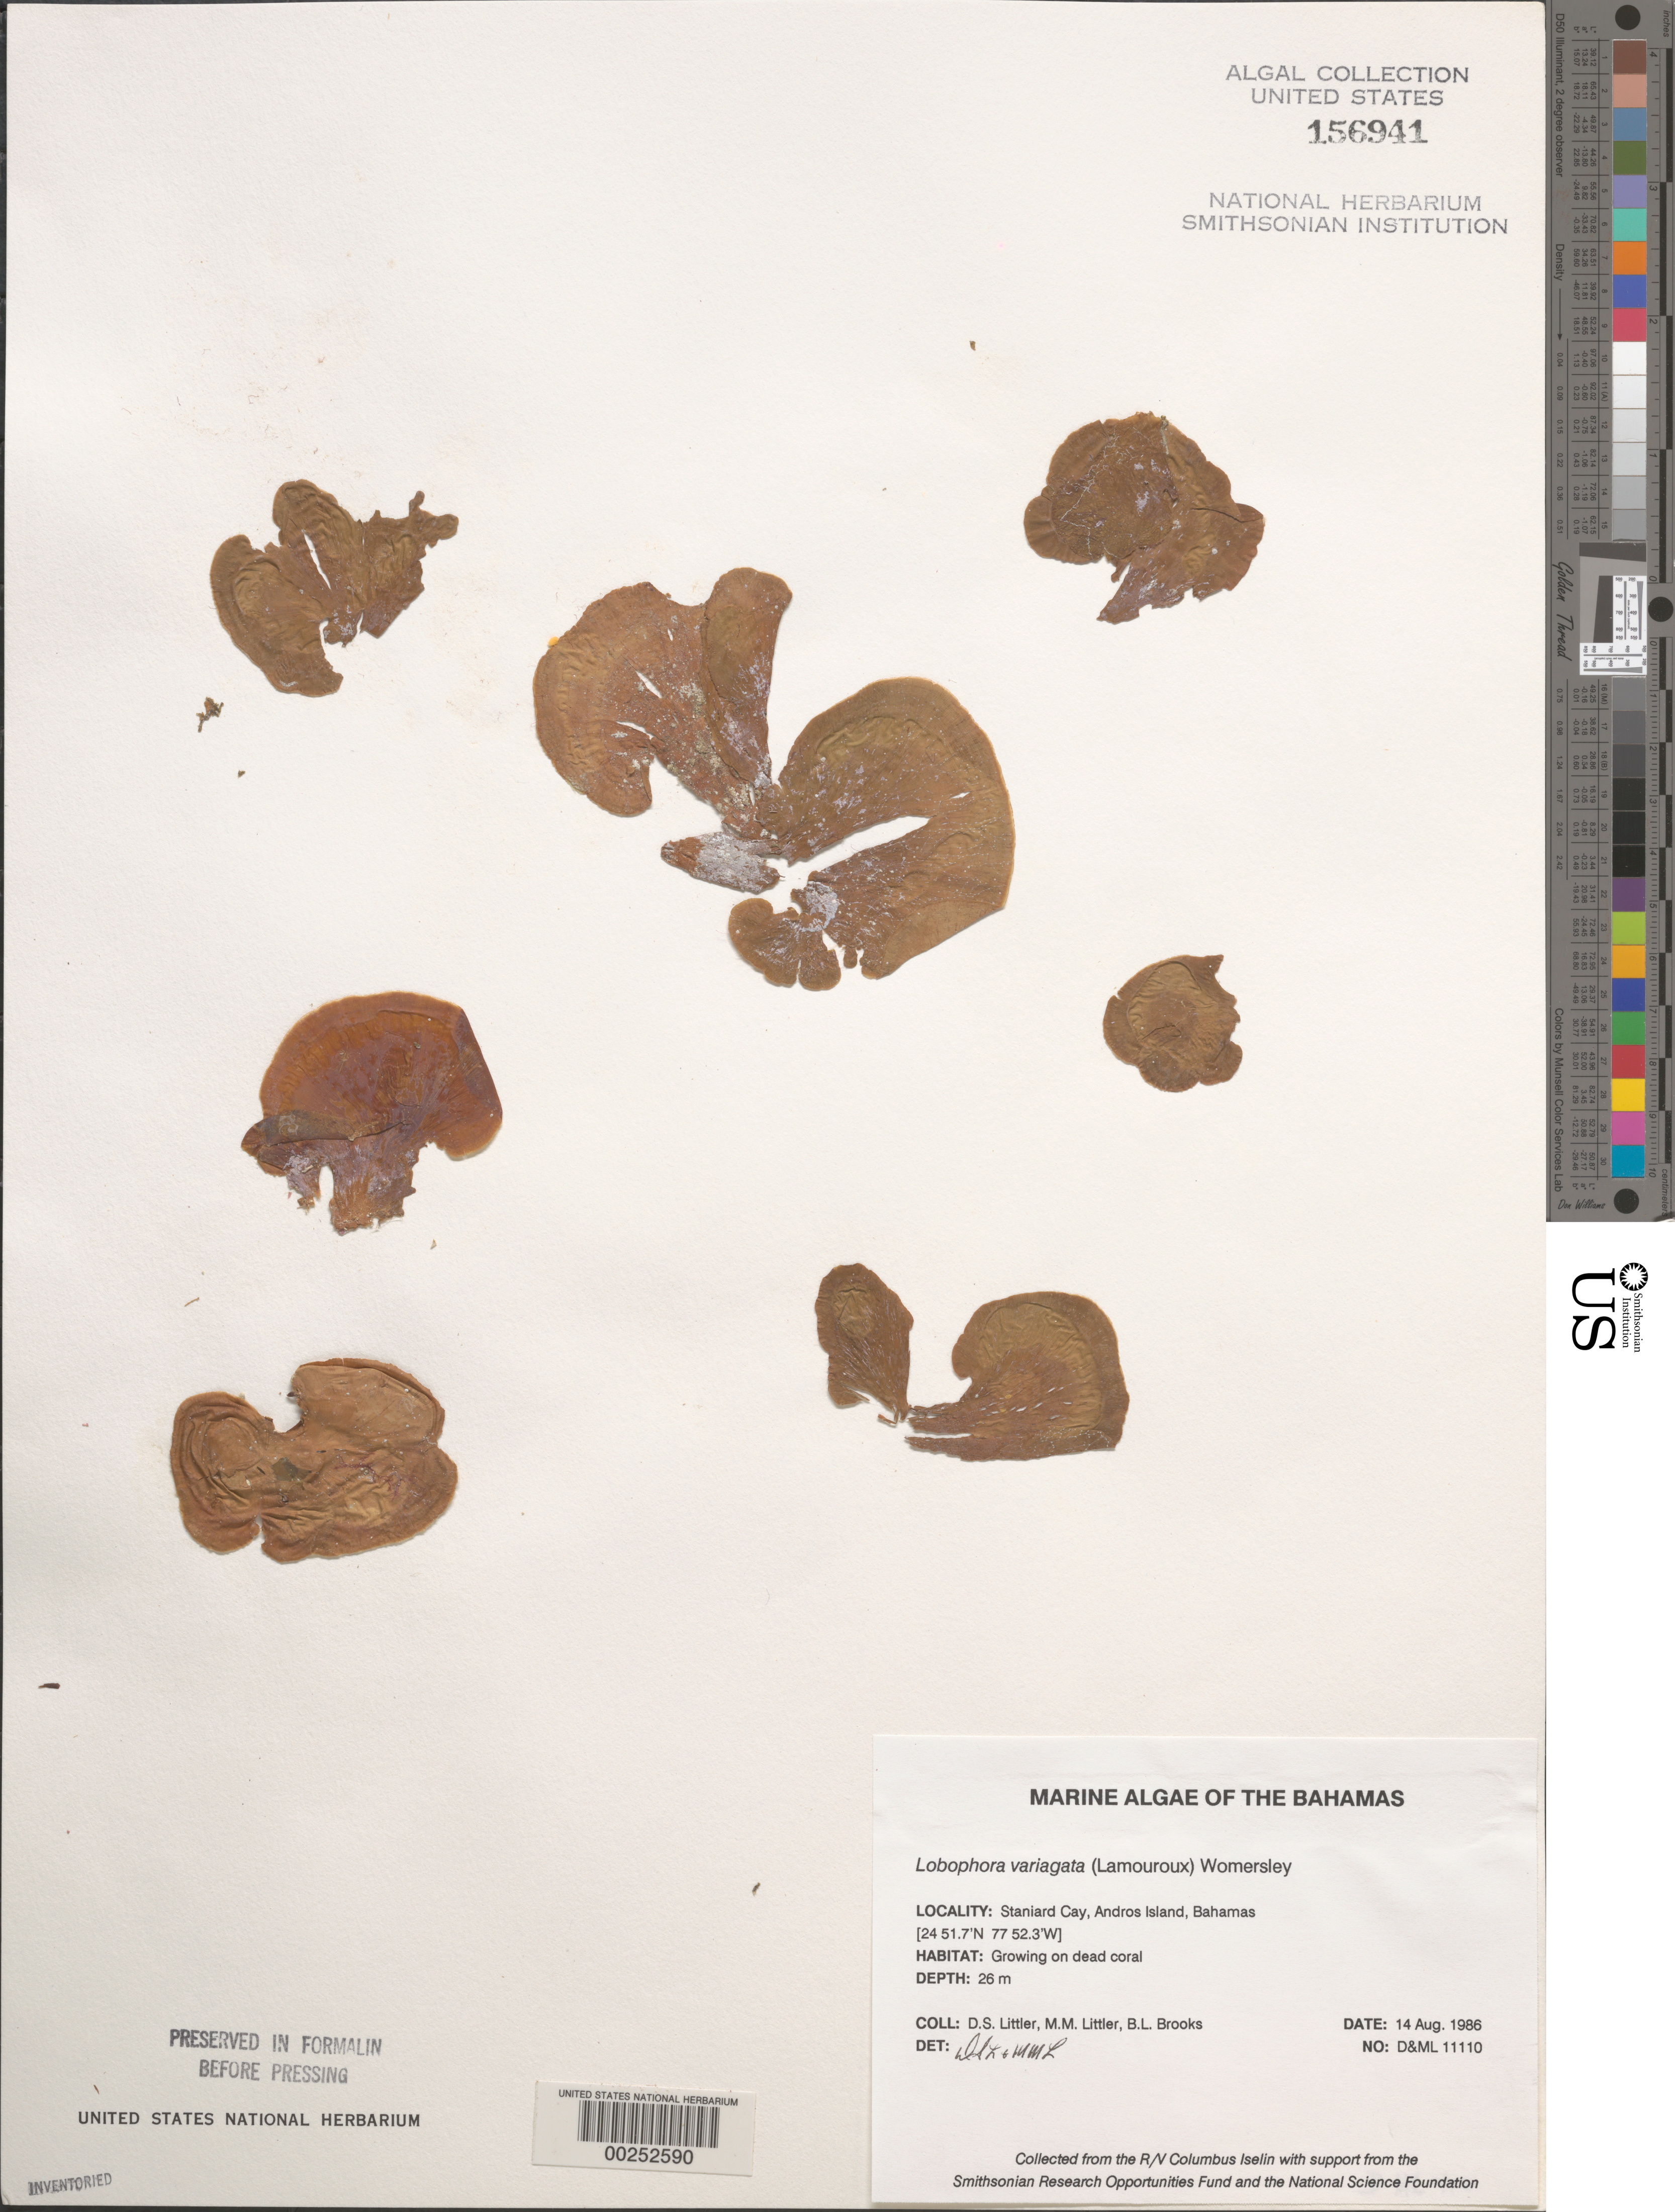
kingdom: Chromista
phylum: Ochrophyta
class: Phaeophyceae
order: Dictyotales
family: Dictyotaceae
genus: Lobophora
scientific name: Lobophora variegata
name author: (J.V.Lamouroux) Womersley & E.C. Oliveira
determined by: Littler, D. S.; Littler, M. M.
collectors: D. S. Littler, M. M. Littler & B. Brooks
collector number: D&ML 11110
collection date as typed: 14 Aug 1986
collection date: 1986-08-14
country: Bahamas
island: Staniard Cay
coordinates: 24 51.7' N, 77 52.3' W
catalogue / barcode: US 156941